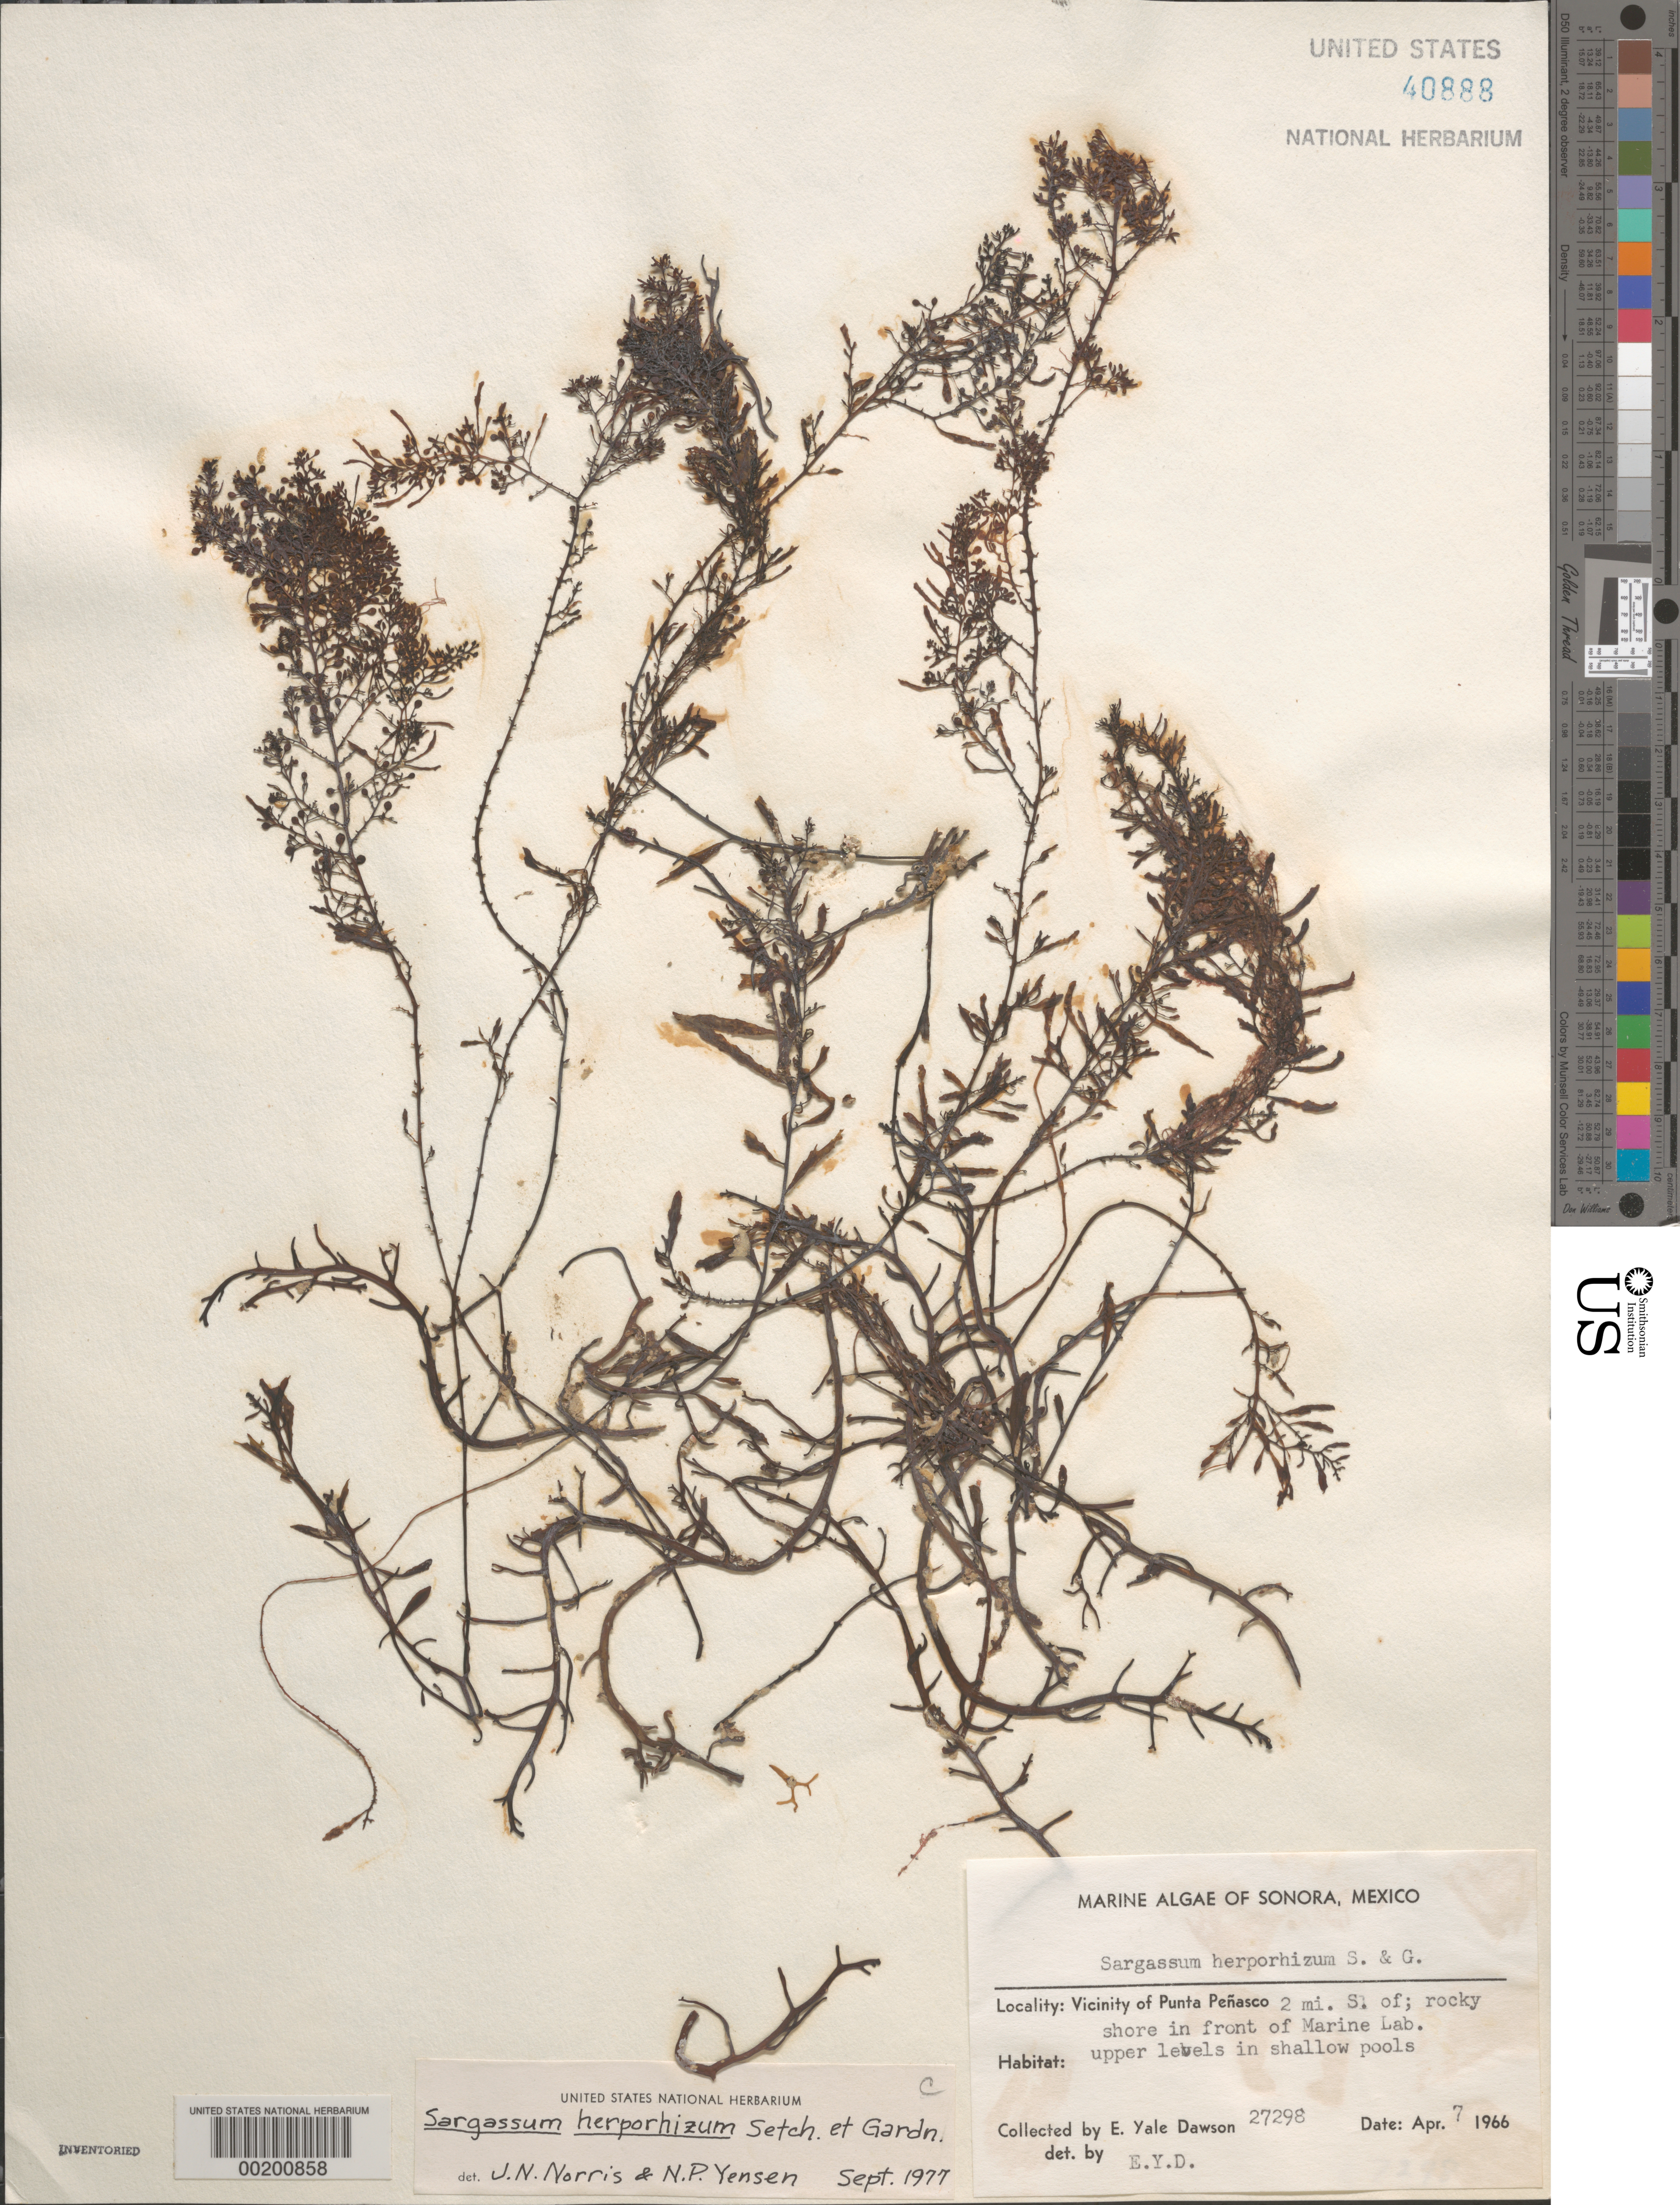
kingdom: Chromista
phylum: Ochrophyta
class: Phaeophyceae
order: Fucales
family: Sargassaceae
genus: Sargassum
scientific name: Sargassum herporhizum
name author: Setch. & N.L. Gardner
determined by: Norris, J. N.; Yensen, N. P.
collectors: E. Y. Dawson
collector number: EYD 27298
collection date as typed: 07 Apr 1966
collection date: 1966-04-07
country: Mexico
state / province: Sonora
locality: Marine laboratory shore, south of Punta Penasco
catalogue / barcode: US 40888